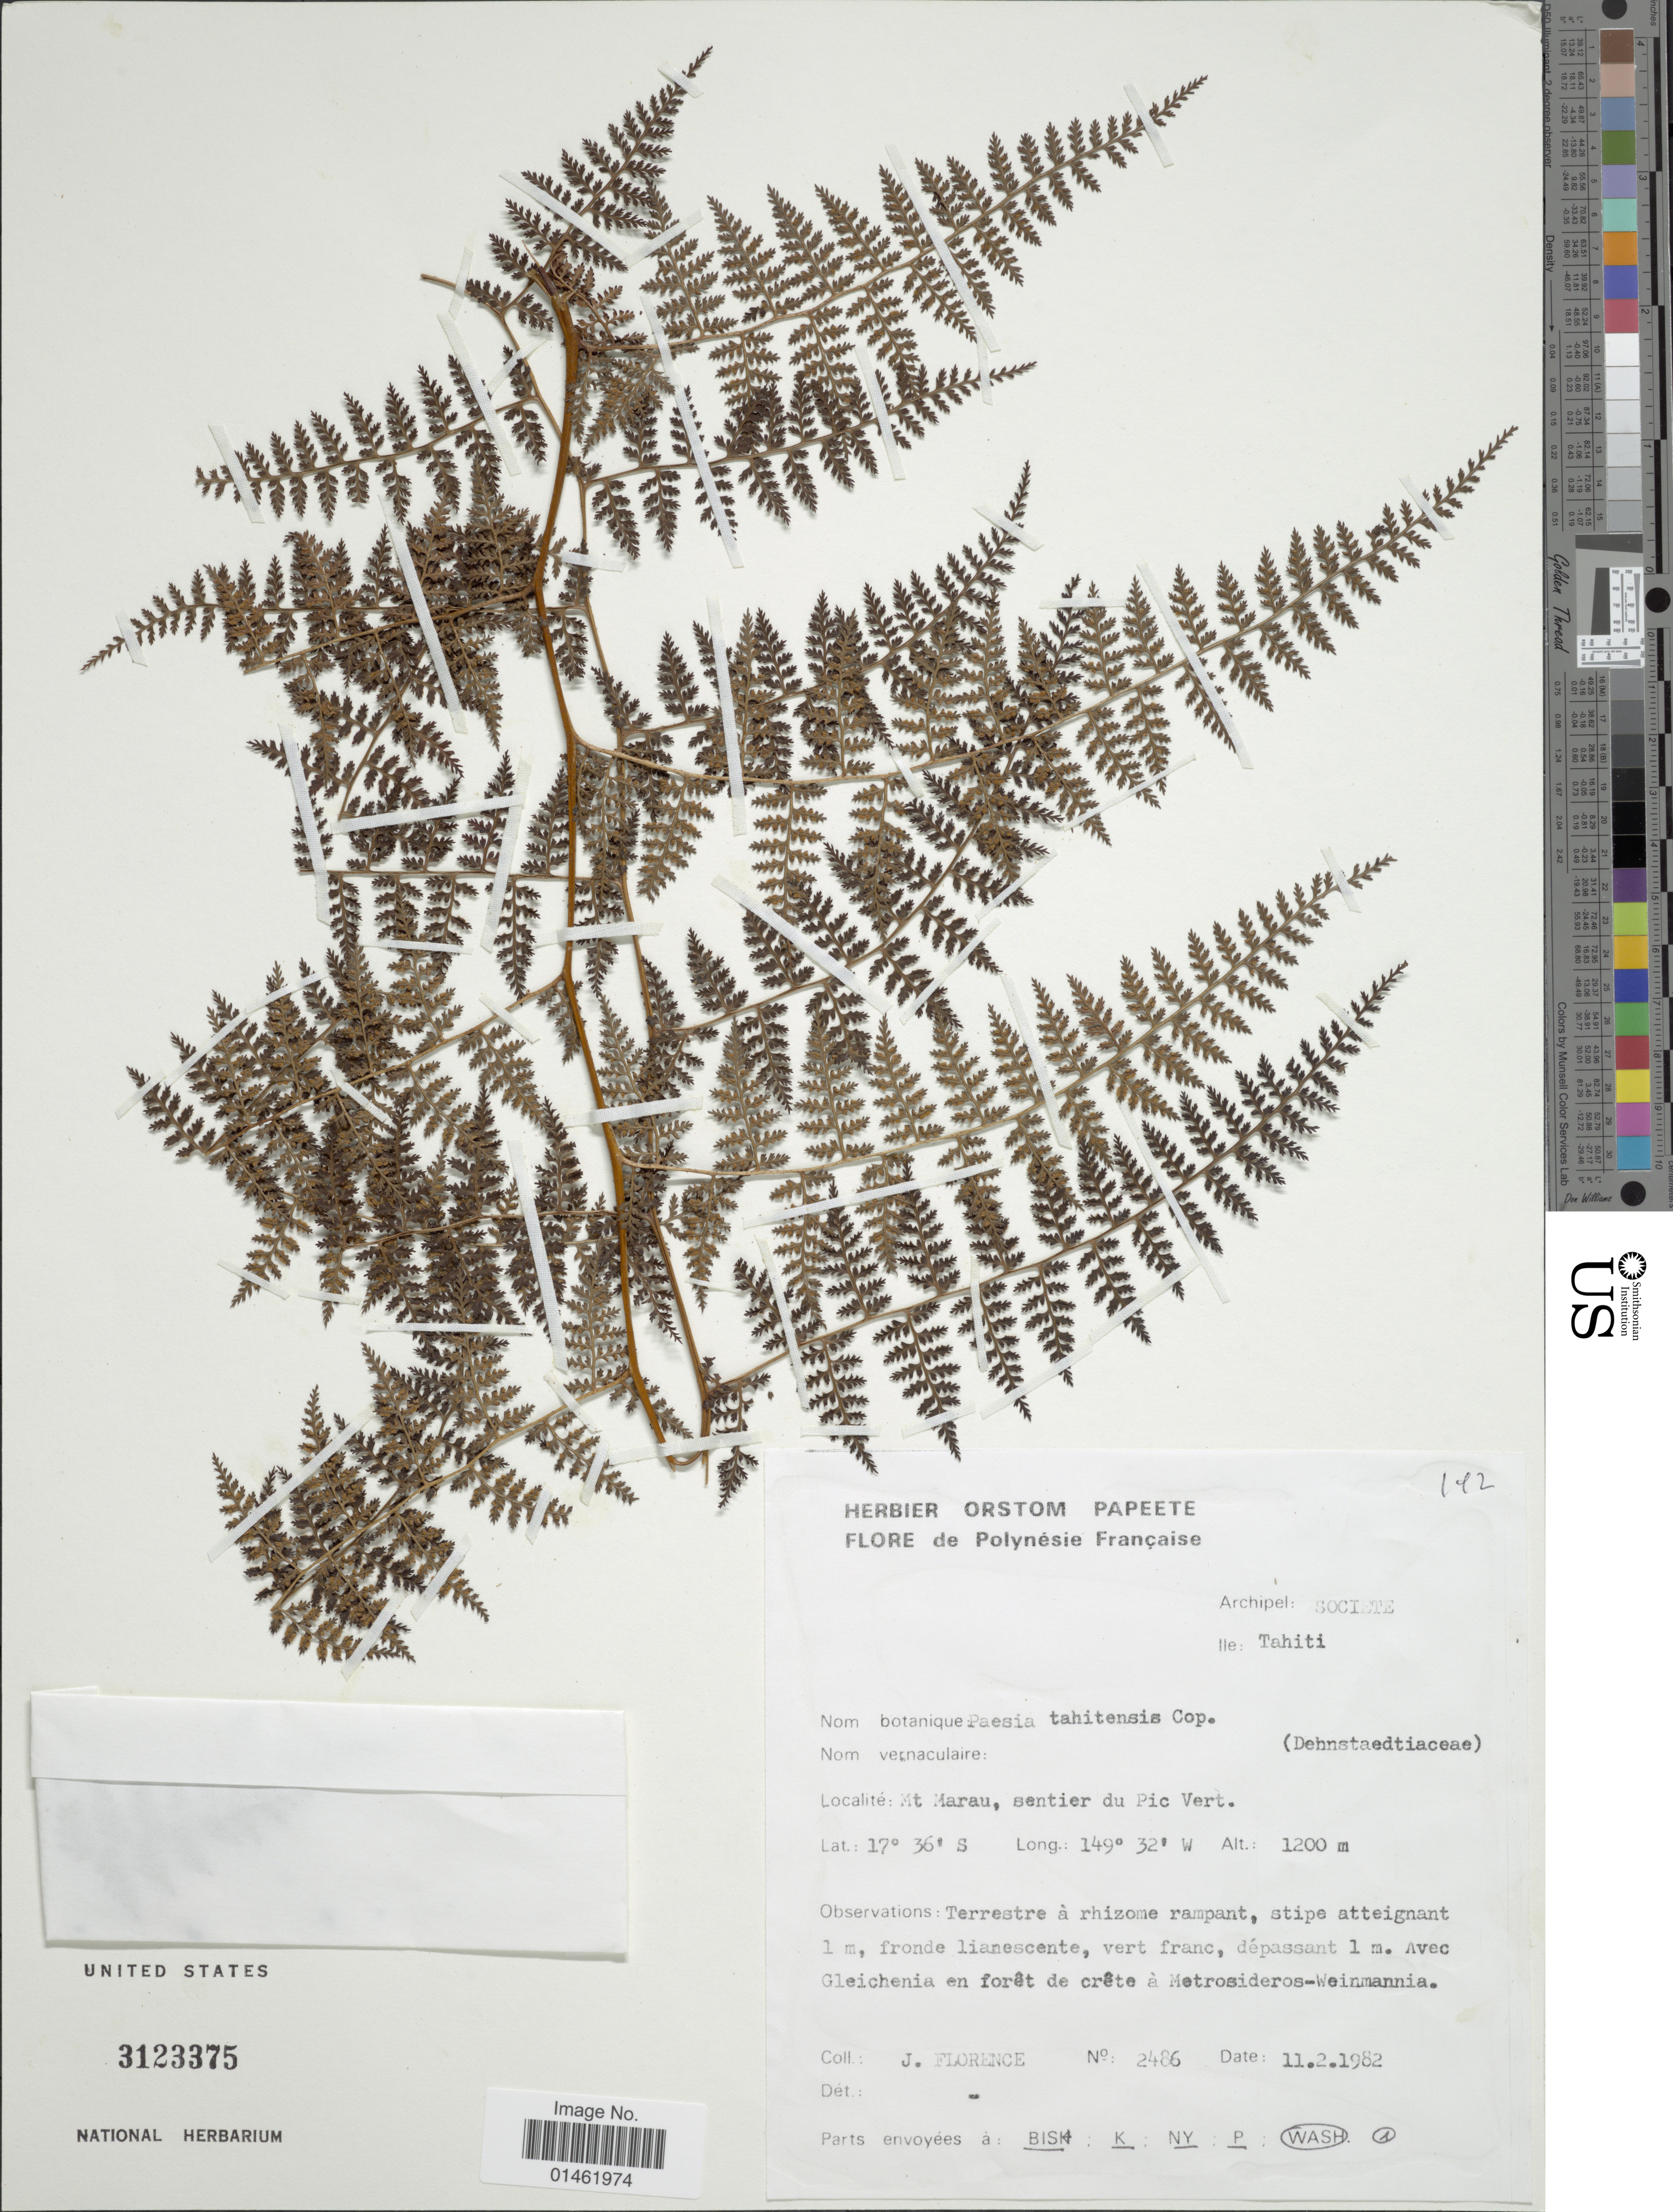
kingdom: Plantae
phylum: Tracheophyta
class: Polypodiopsida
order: Polypodiales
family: Dennstaedtiaceae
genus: Paesia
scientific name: Paesia tahitensis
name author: Copel.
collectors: J. Florence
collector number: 2486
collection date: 1982-02-11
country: French Polynesia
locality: Polynesie Francaise, Archipel: Societe, Ile: Tahiti, Mt. Marau, sentier du Pic Vert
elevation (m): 1200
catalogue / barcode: US 3123375